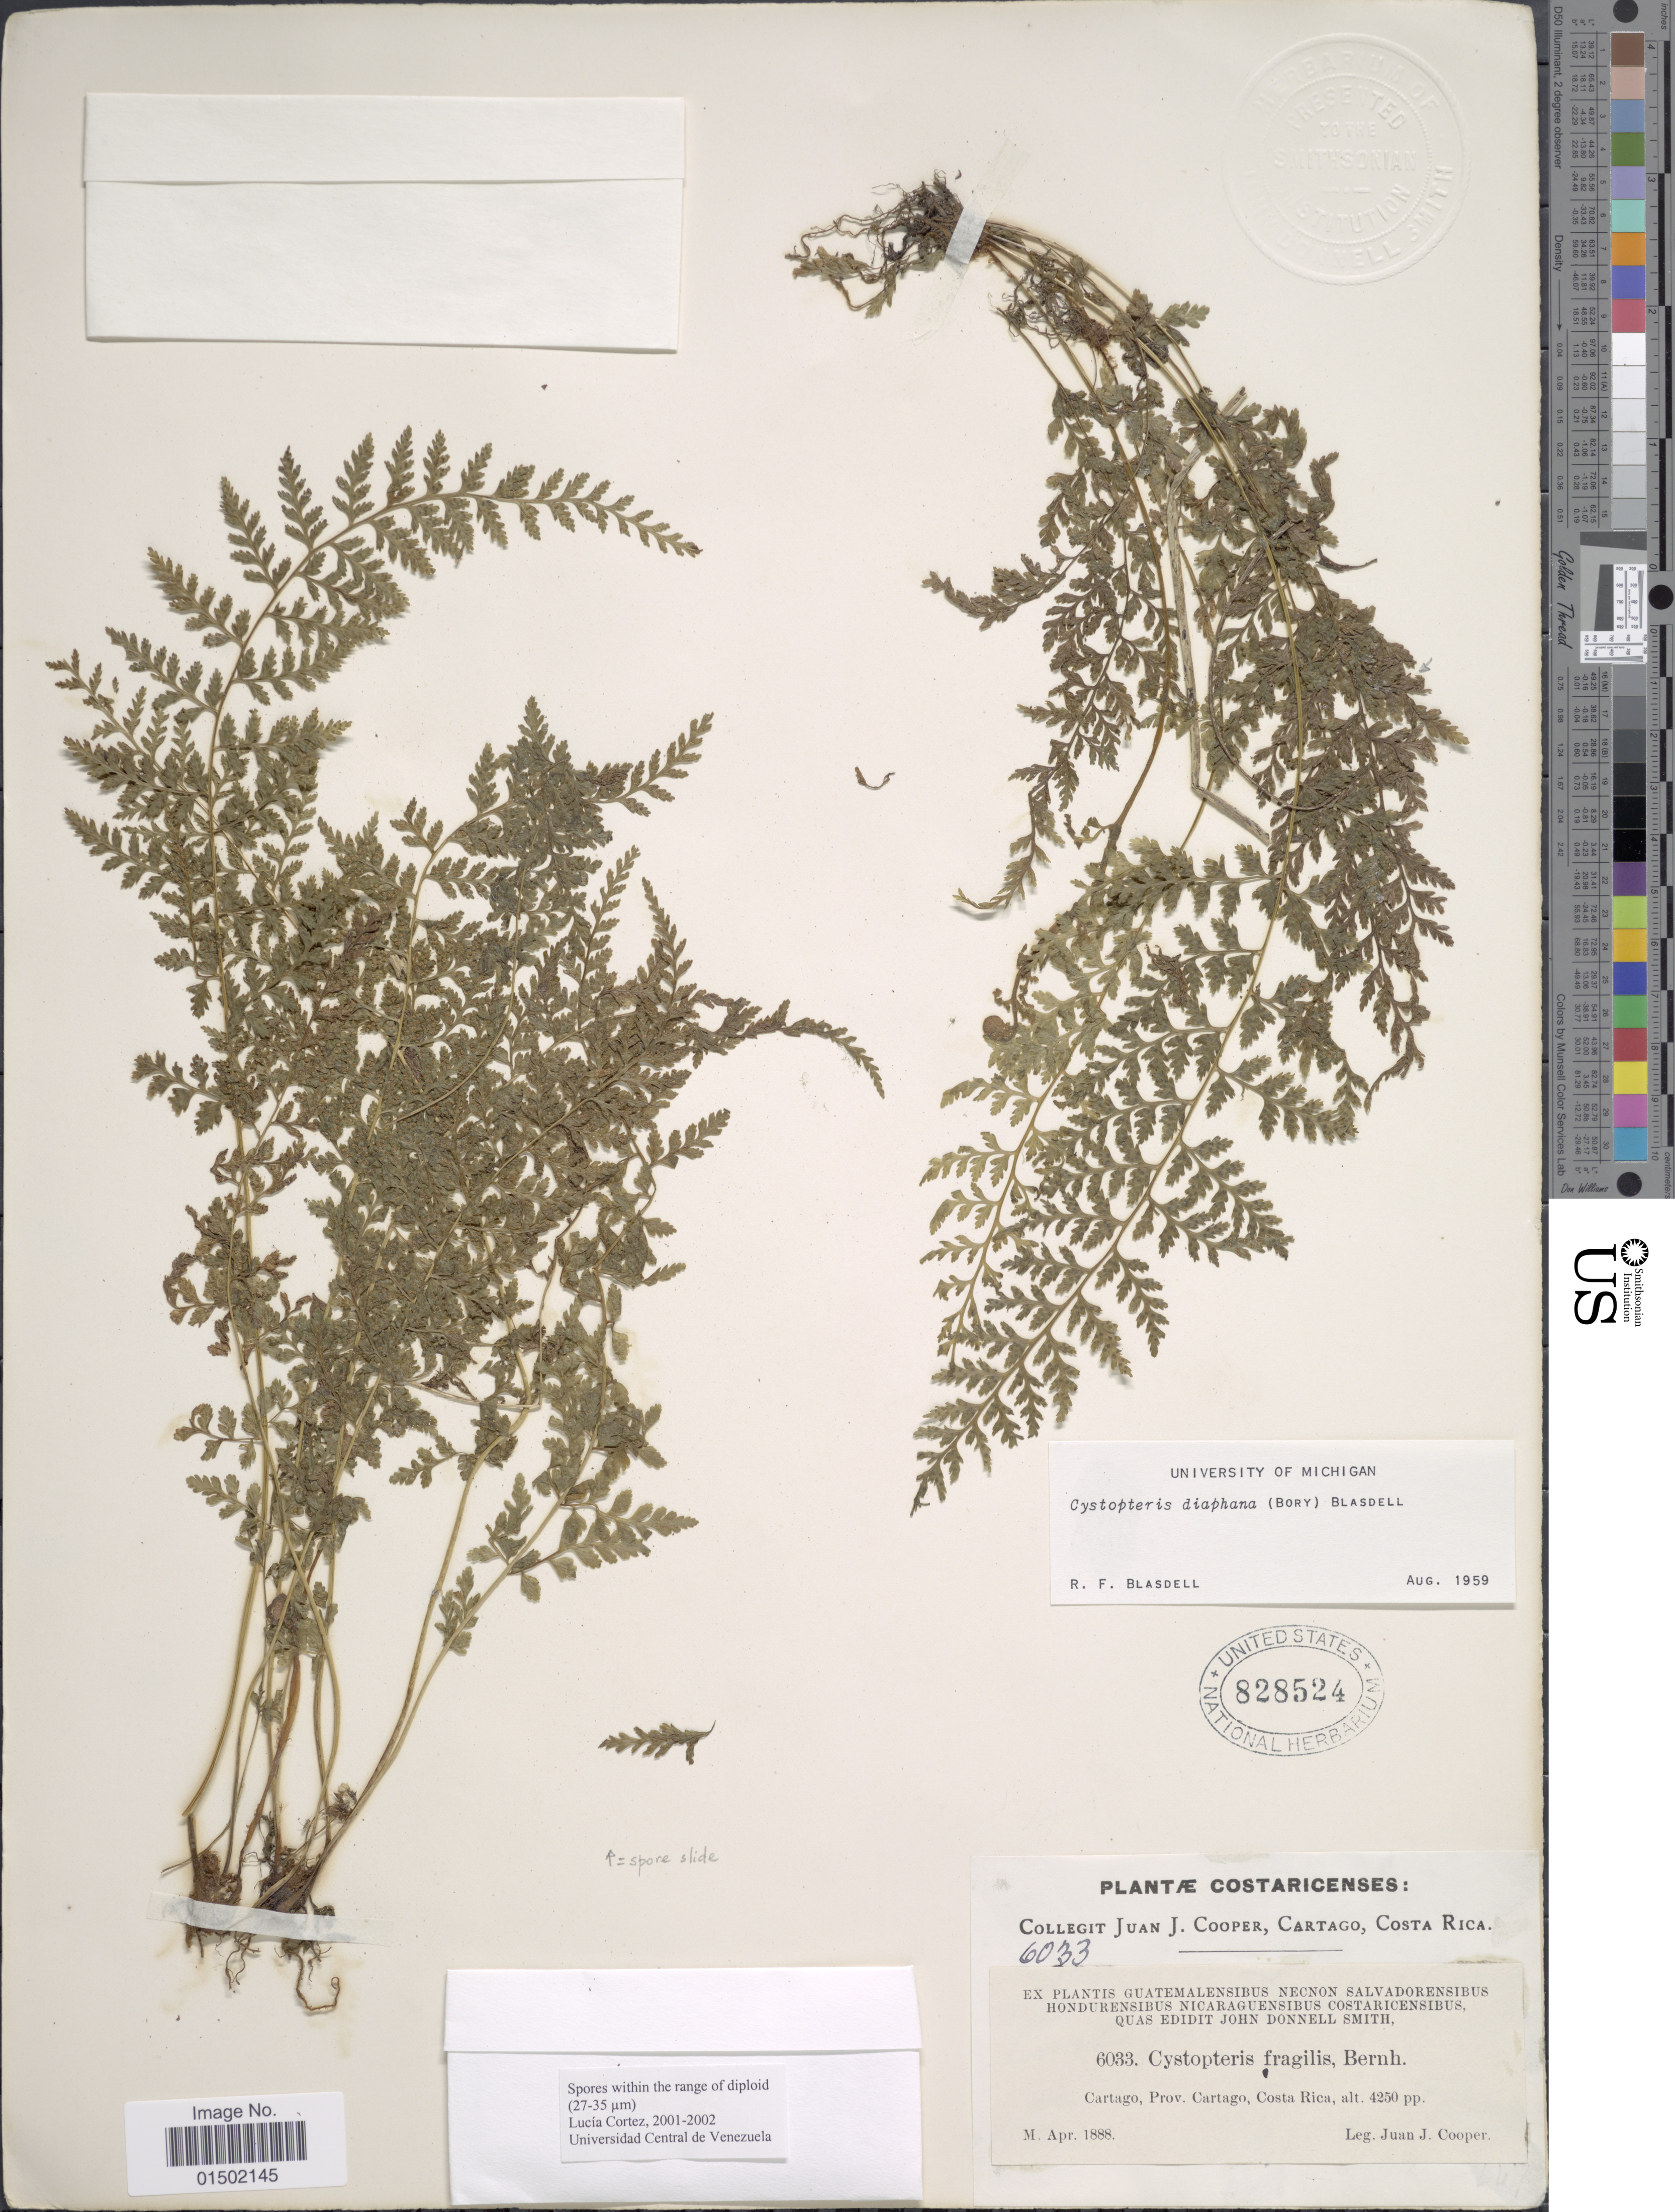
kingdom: Plantae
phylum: Tracheophyta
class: Polypodiopsida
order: Polypodiales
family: Cystopteridaceae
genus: Cystopteris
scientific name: Cystopteris diaphana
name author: (Bory) Blasdell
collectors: J. J. Cooper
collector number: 6033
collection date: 1888-04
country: Costa Rica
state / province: Cartago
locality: Cartago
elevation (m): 1295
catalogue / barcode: US 828524